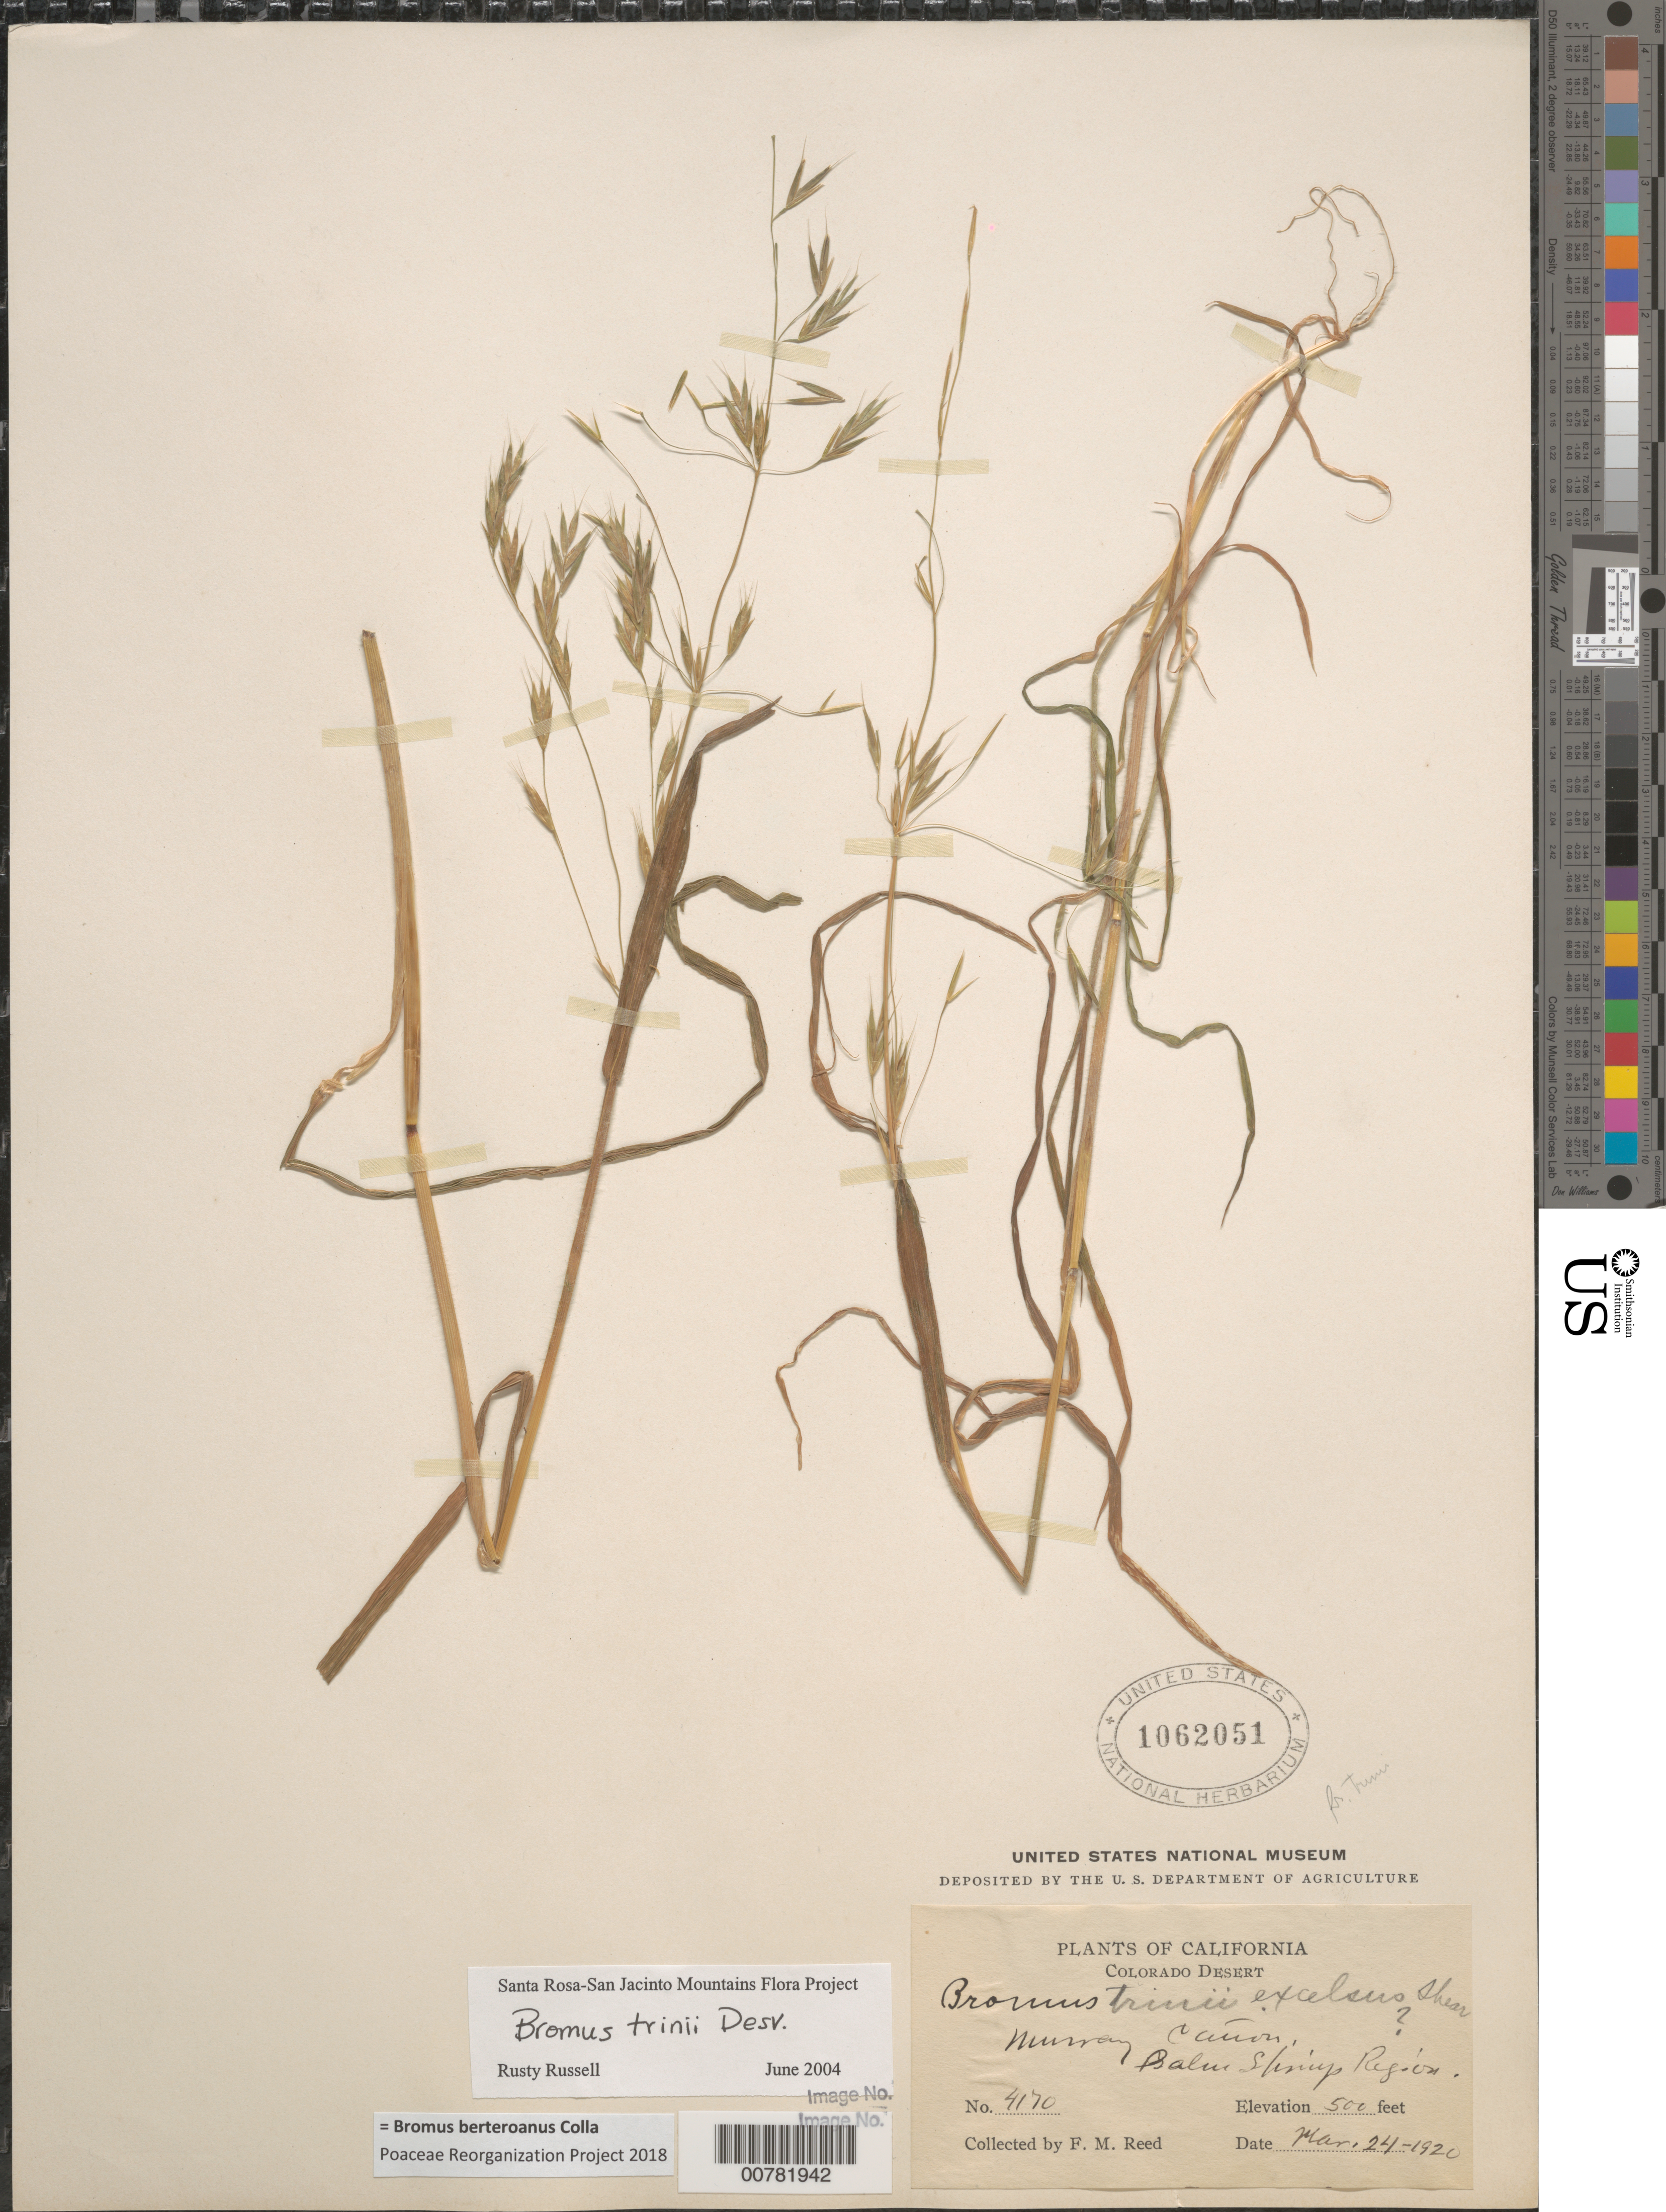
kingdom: Plantae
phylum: Tracheophyta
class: Liliopsida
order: Poales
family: Poaceae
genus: Bromus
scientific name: Bromus berteroanus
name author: Colla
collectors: F. Reed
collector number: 4170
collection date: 1920-03-24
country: United States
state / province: California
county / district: Riverside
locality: Colorado Desert. Murray Cañon, Palm Springs Region.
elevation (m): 152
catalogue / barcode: US 1062051